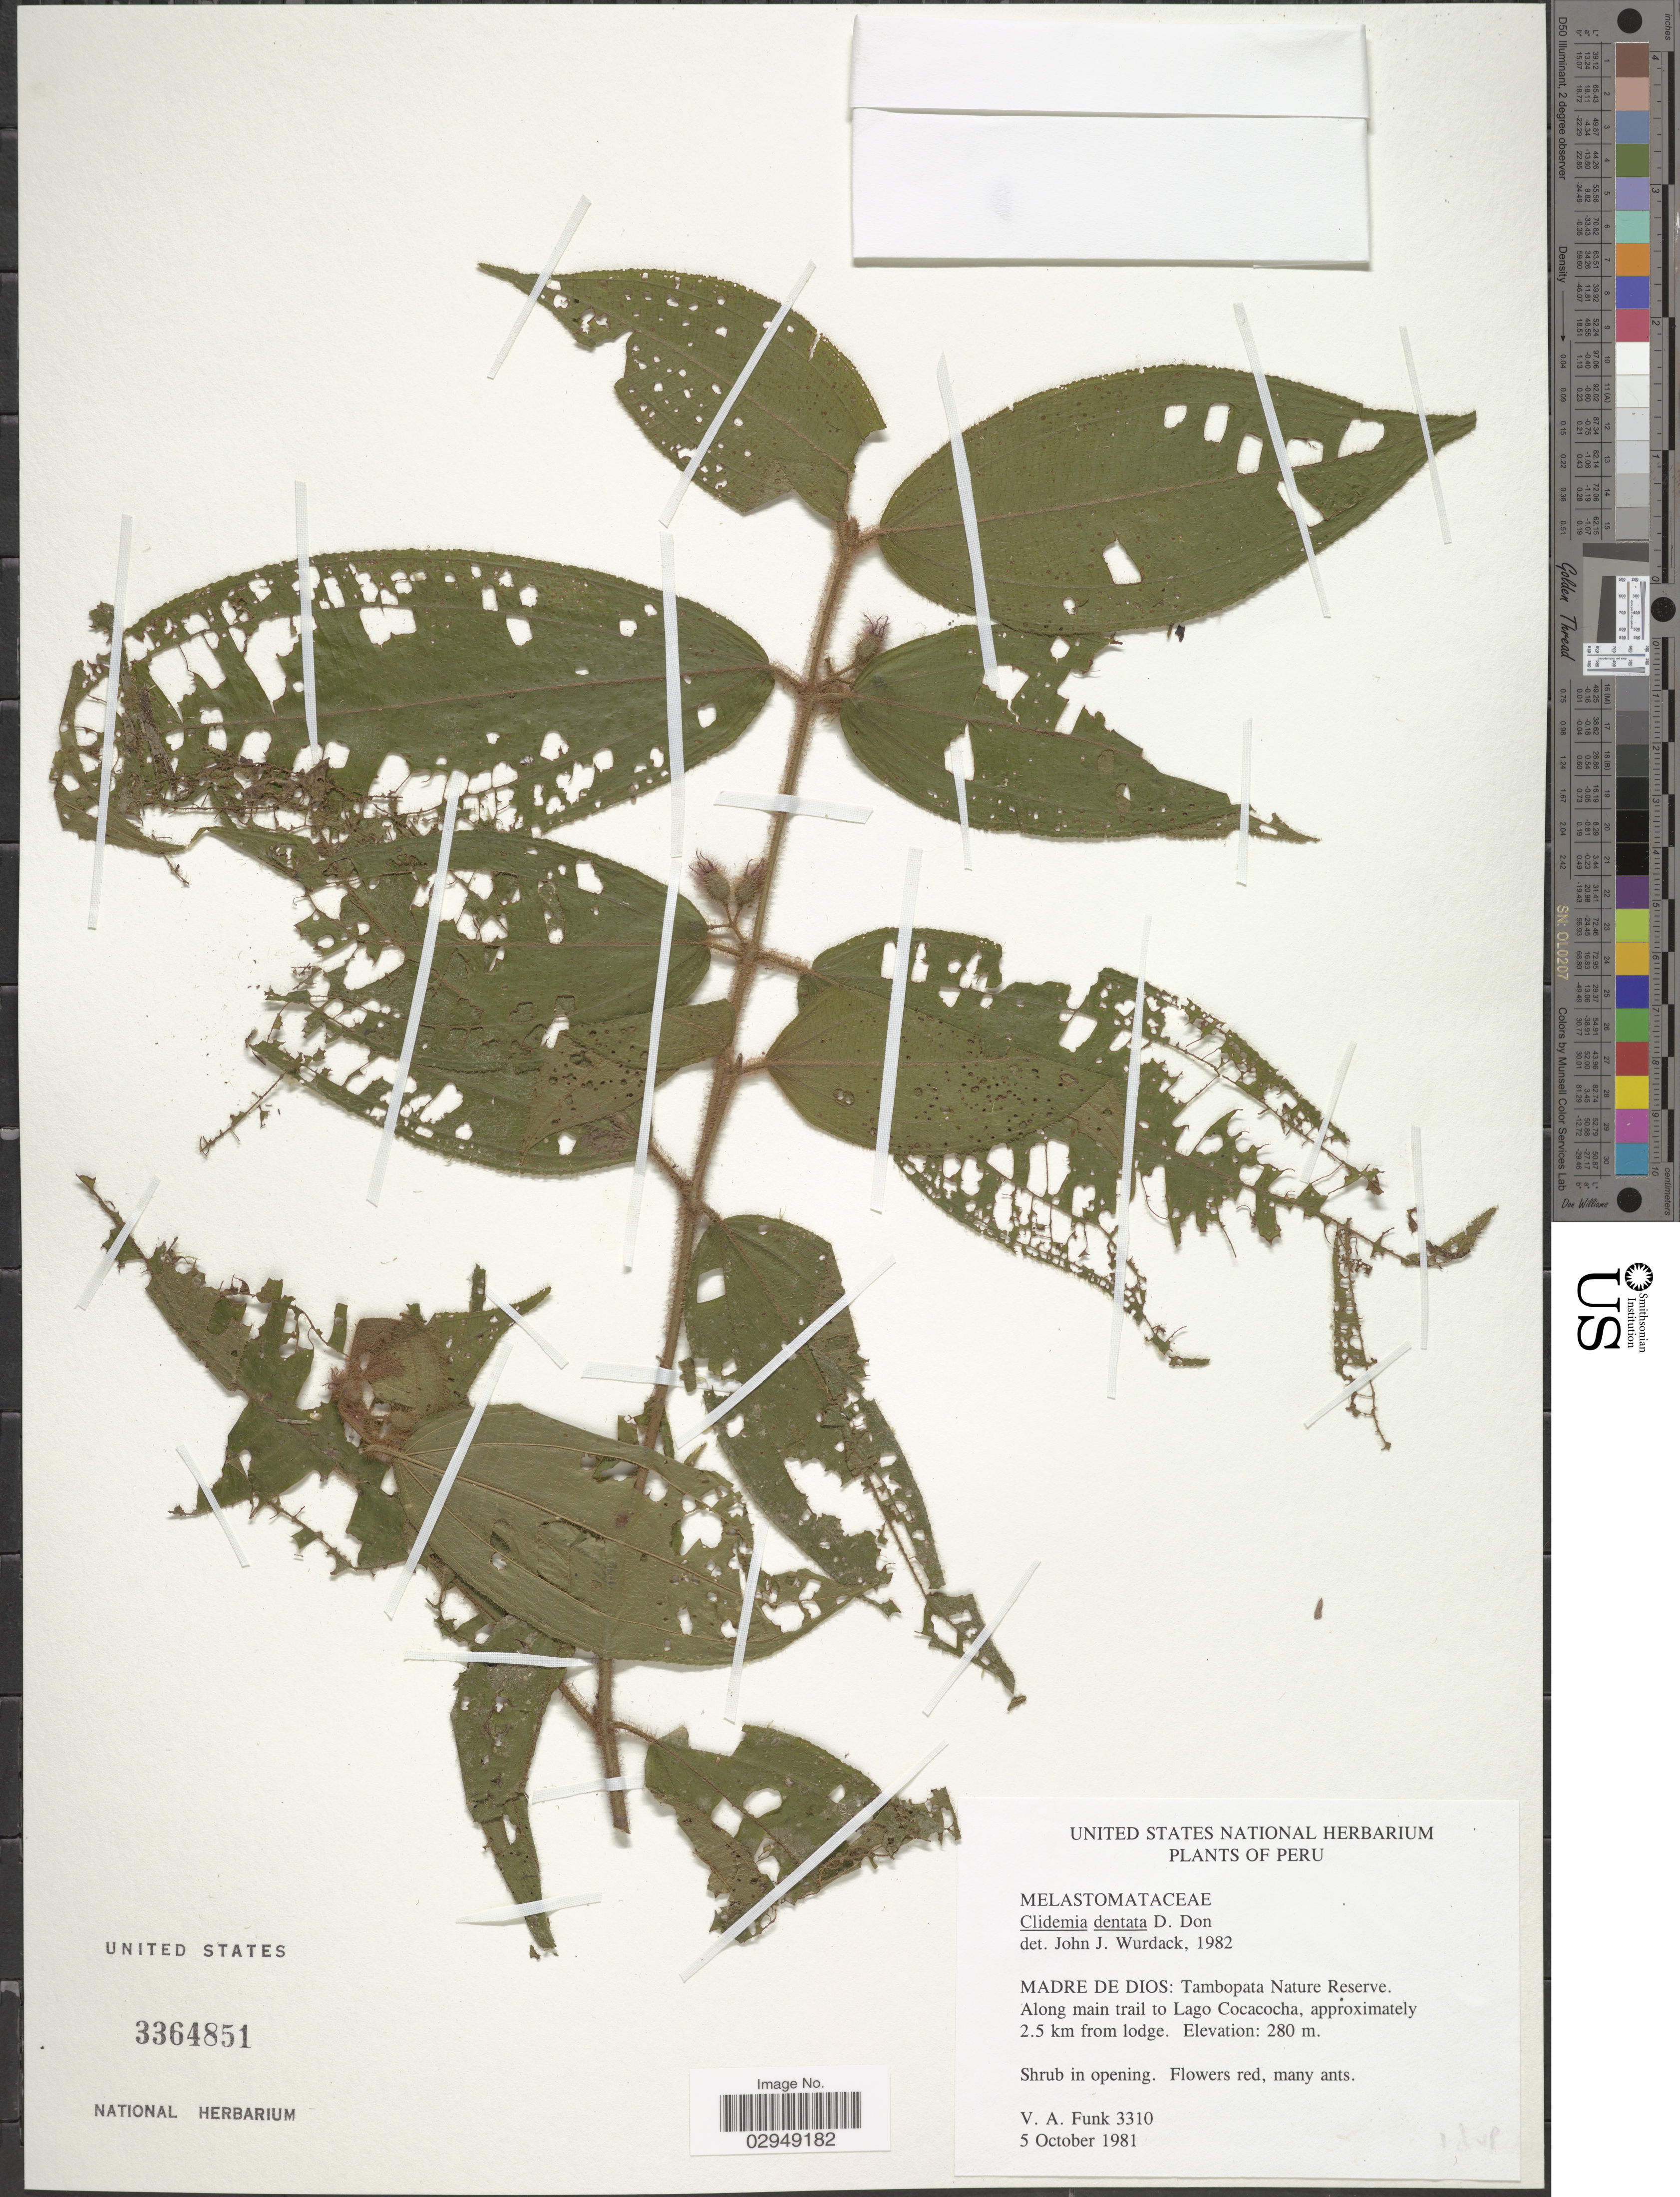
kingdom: Plantae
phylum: Tracheophyta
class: Magnoliopsida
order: Myrtales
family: Melastomataceae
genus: Clidemia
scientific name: Clidemia dentata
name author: D. Don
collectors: V. Funk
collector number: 3310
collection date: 1981-10-05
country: Peru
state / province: Madre de Dios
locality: Tambopata Nature Reserve, Along main trail to Lago Cocacocha, approximately 2.5 km from lodge.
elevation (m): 280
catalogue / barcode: US 3364851